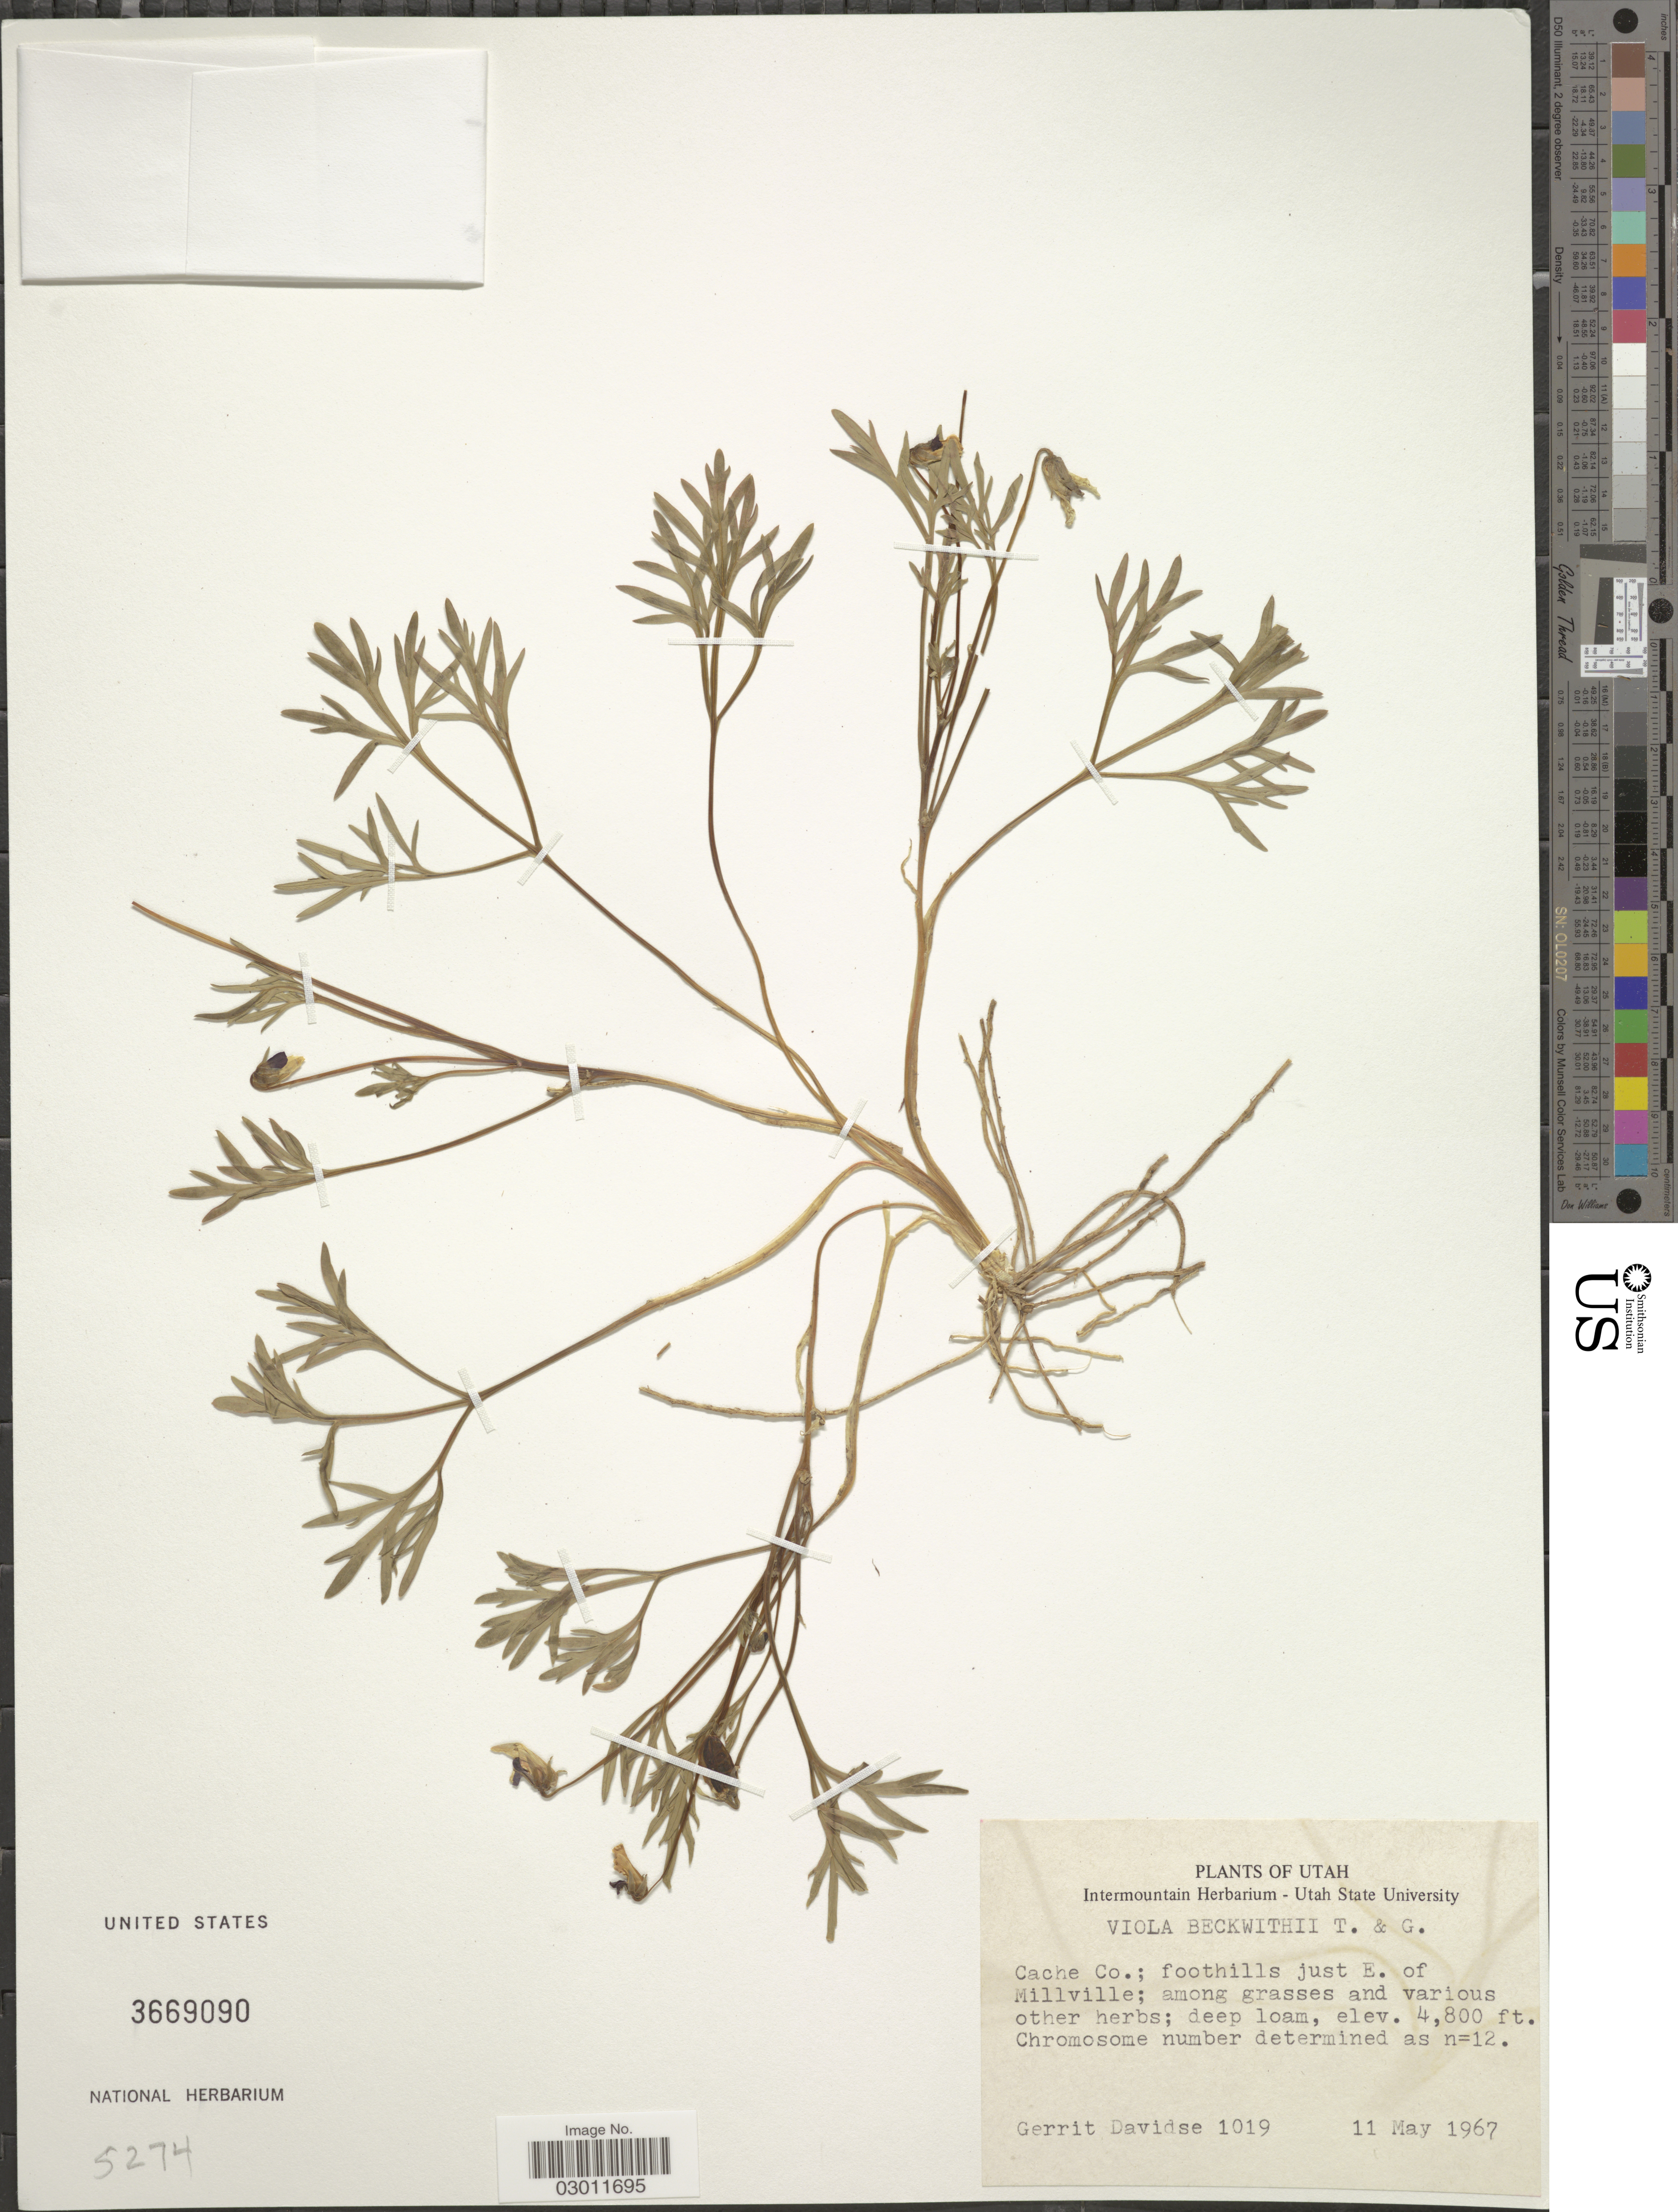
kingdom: Plantae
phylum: Tracheophyta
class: Magnoliopsida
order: Malpighiales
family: Violaceae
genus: Viola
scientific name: Viola beckwithii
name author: Torr.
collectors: G. Davidse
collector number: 1019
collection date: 1967-05-11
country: United States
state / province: Utah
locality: Cache Co.; foothills just E. of Millville.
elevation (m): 1463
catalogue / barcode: US 3669090